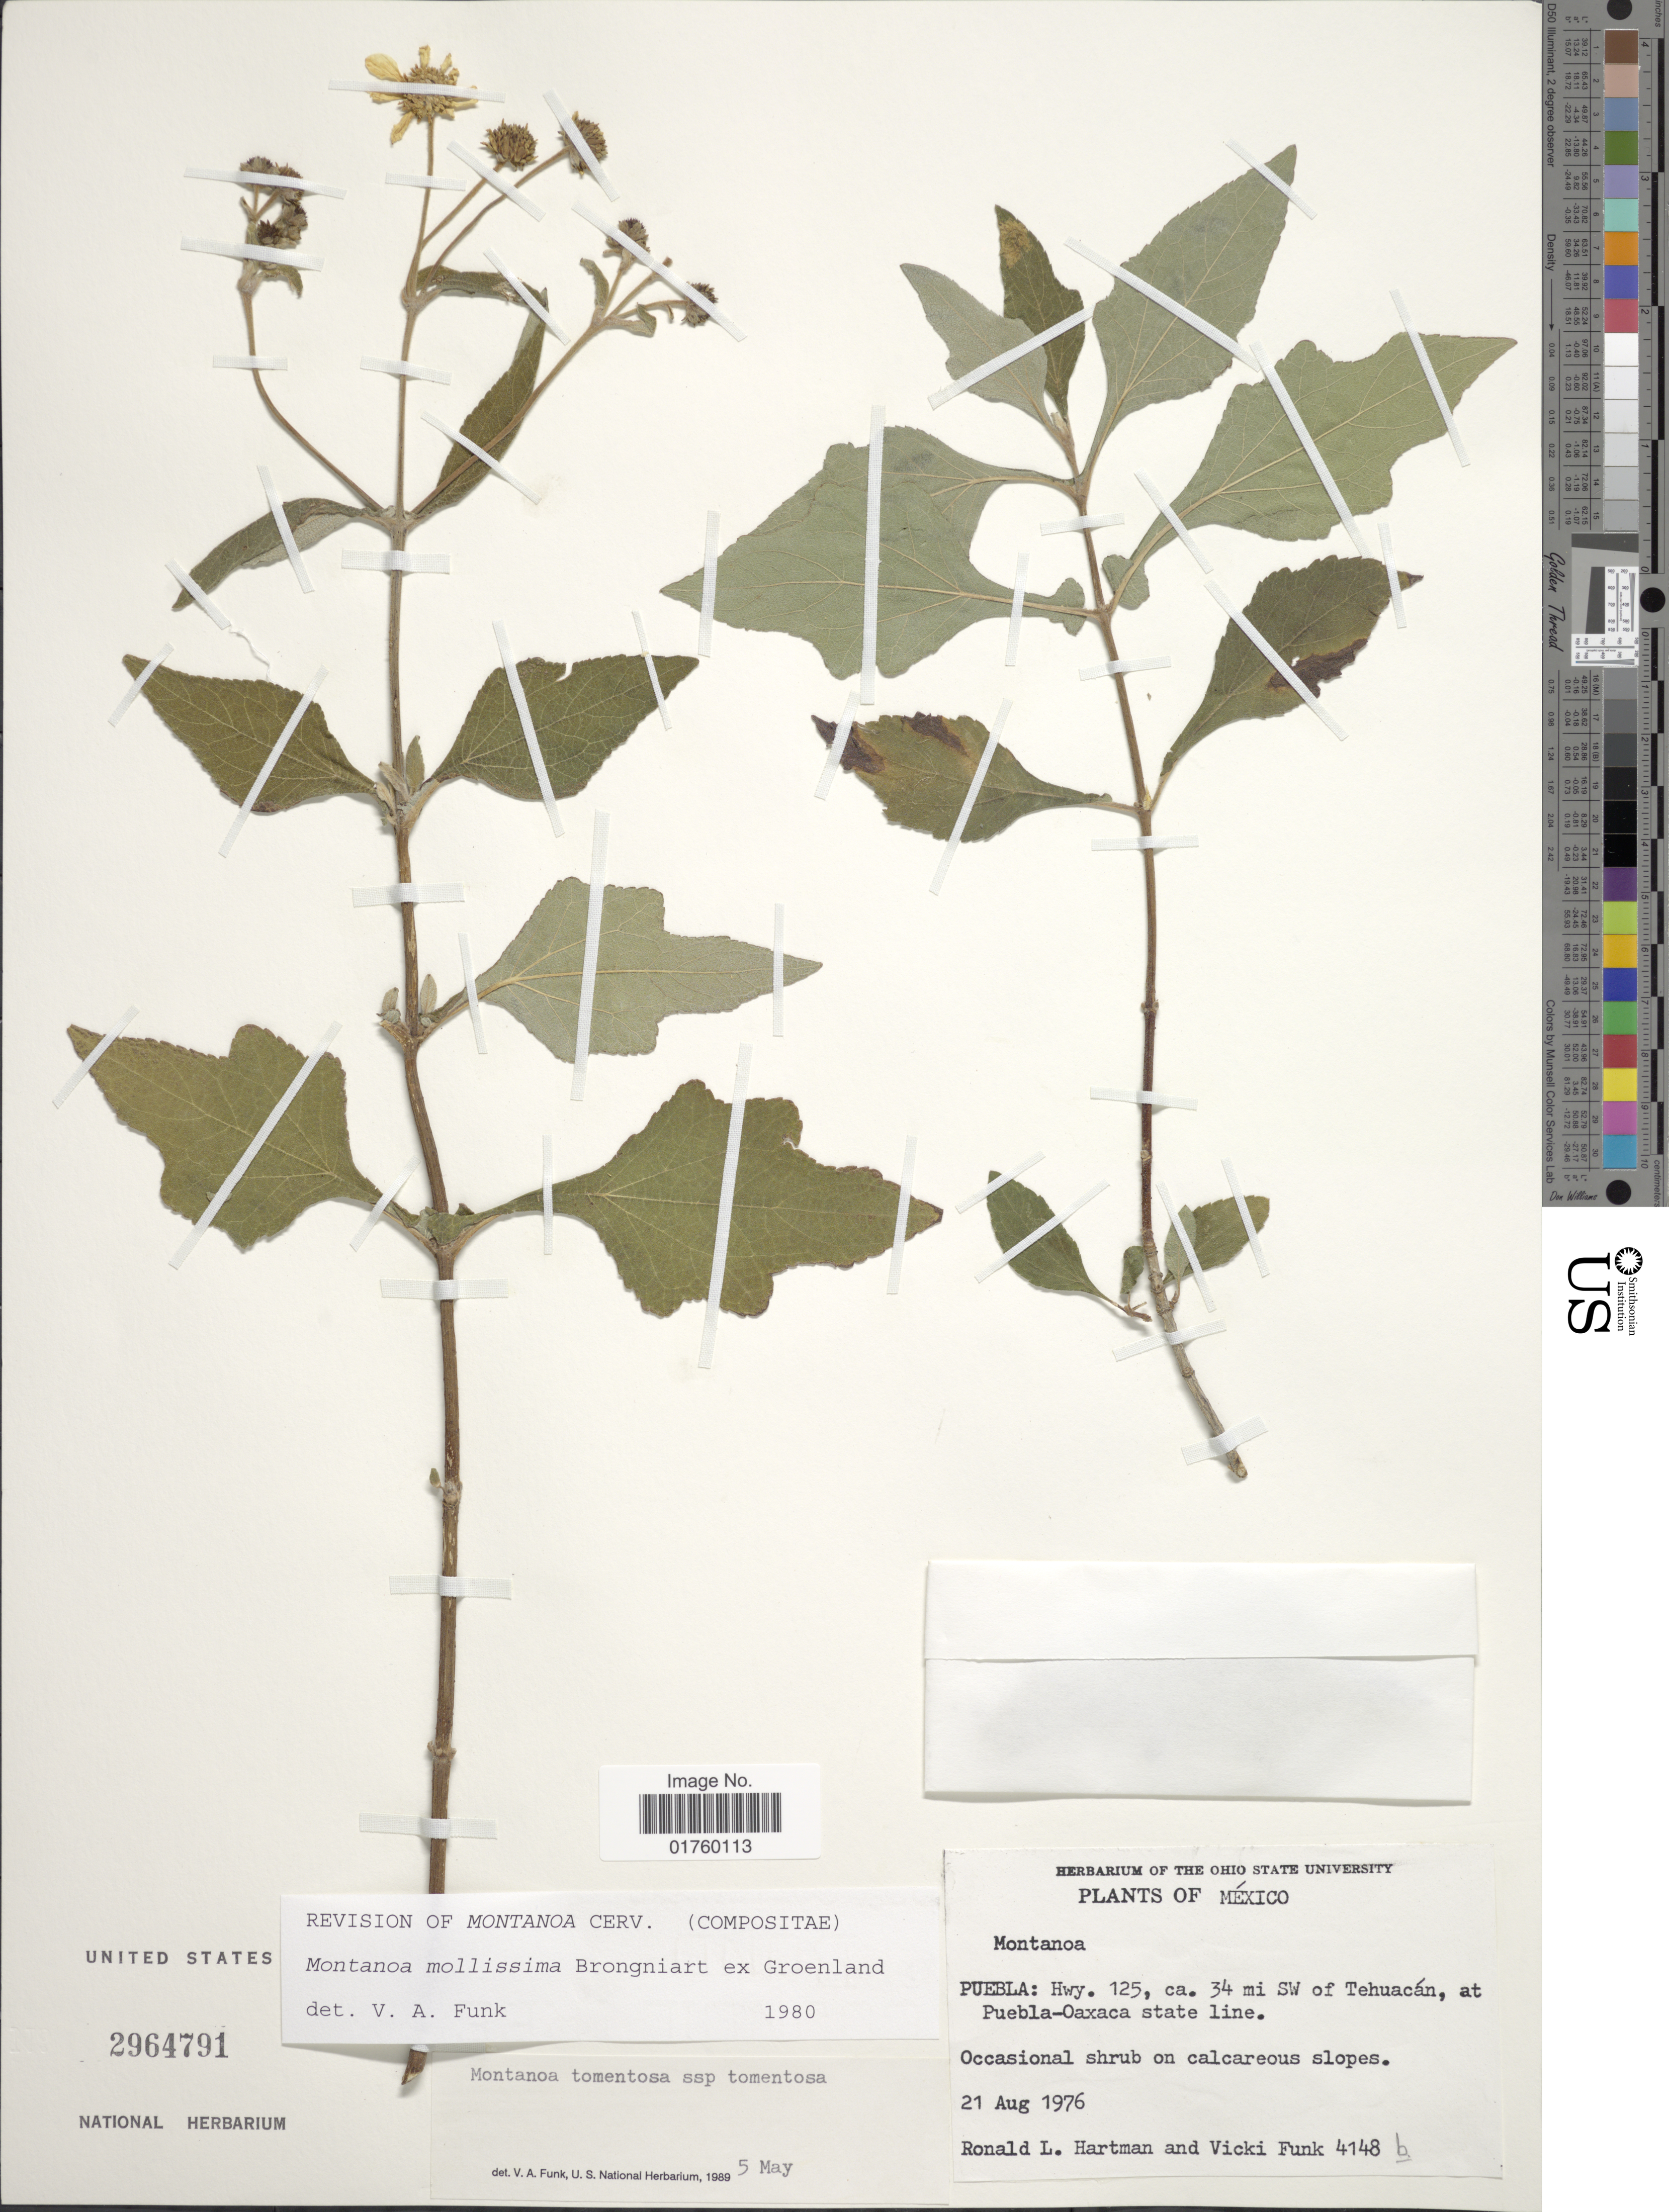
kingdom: Plantae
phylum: Tracheophyta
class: Magnoliopsida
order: Asterales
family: Asteraceae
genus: Montanoa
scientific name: Montanoa mollissima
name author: Brongn. ex Groenland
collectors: R. Hartman & V. Funk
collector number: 4148n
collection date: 1976-08-21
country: Mexico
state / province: Puebla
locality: Hwy. 125, ca. 34 mi SW of Tehuancan, at Puebla-Oaxaca state line.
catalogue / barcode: US 2964791